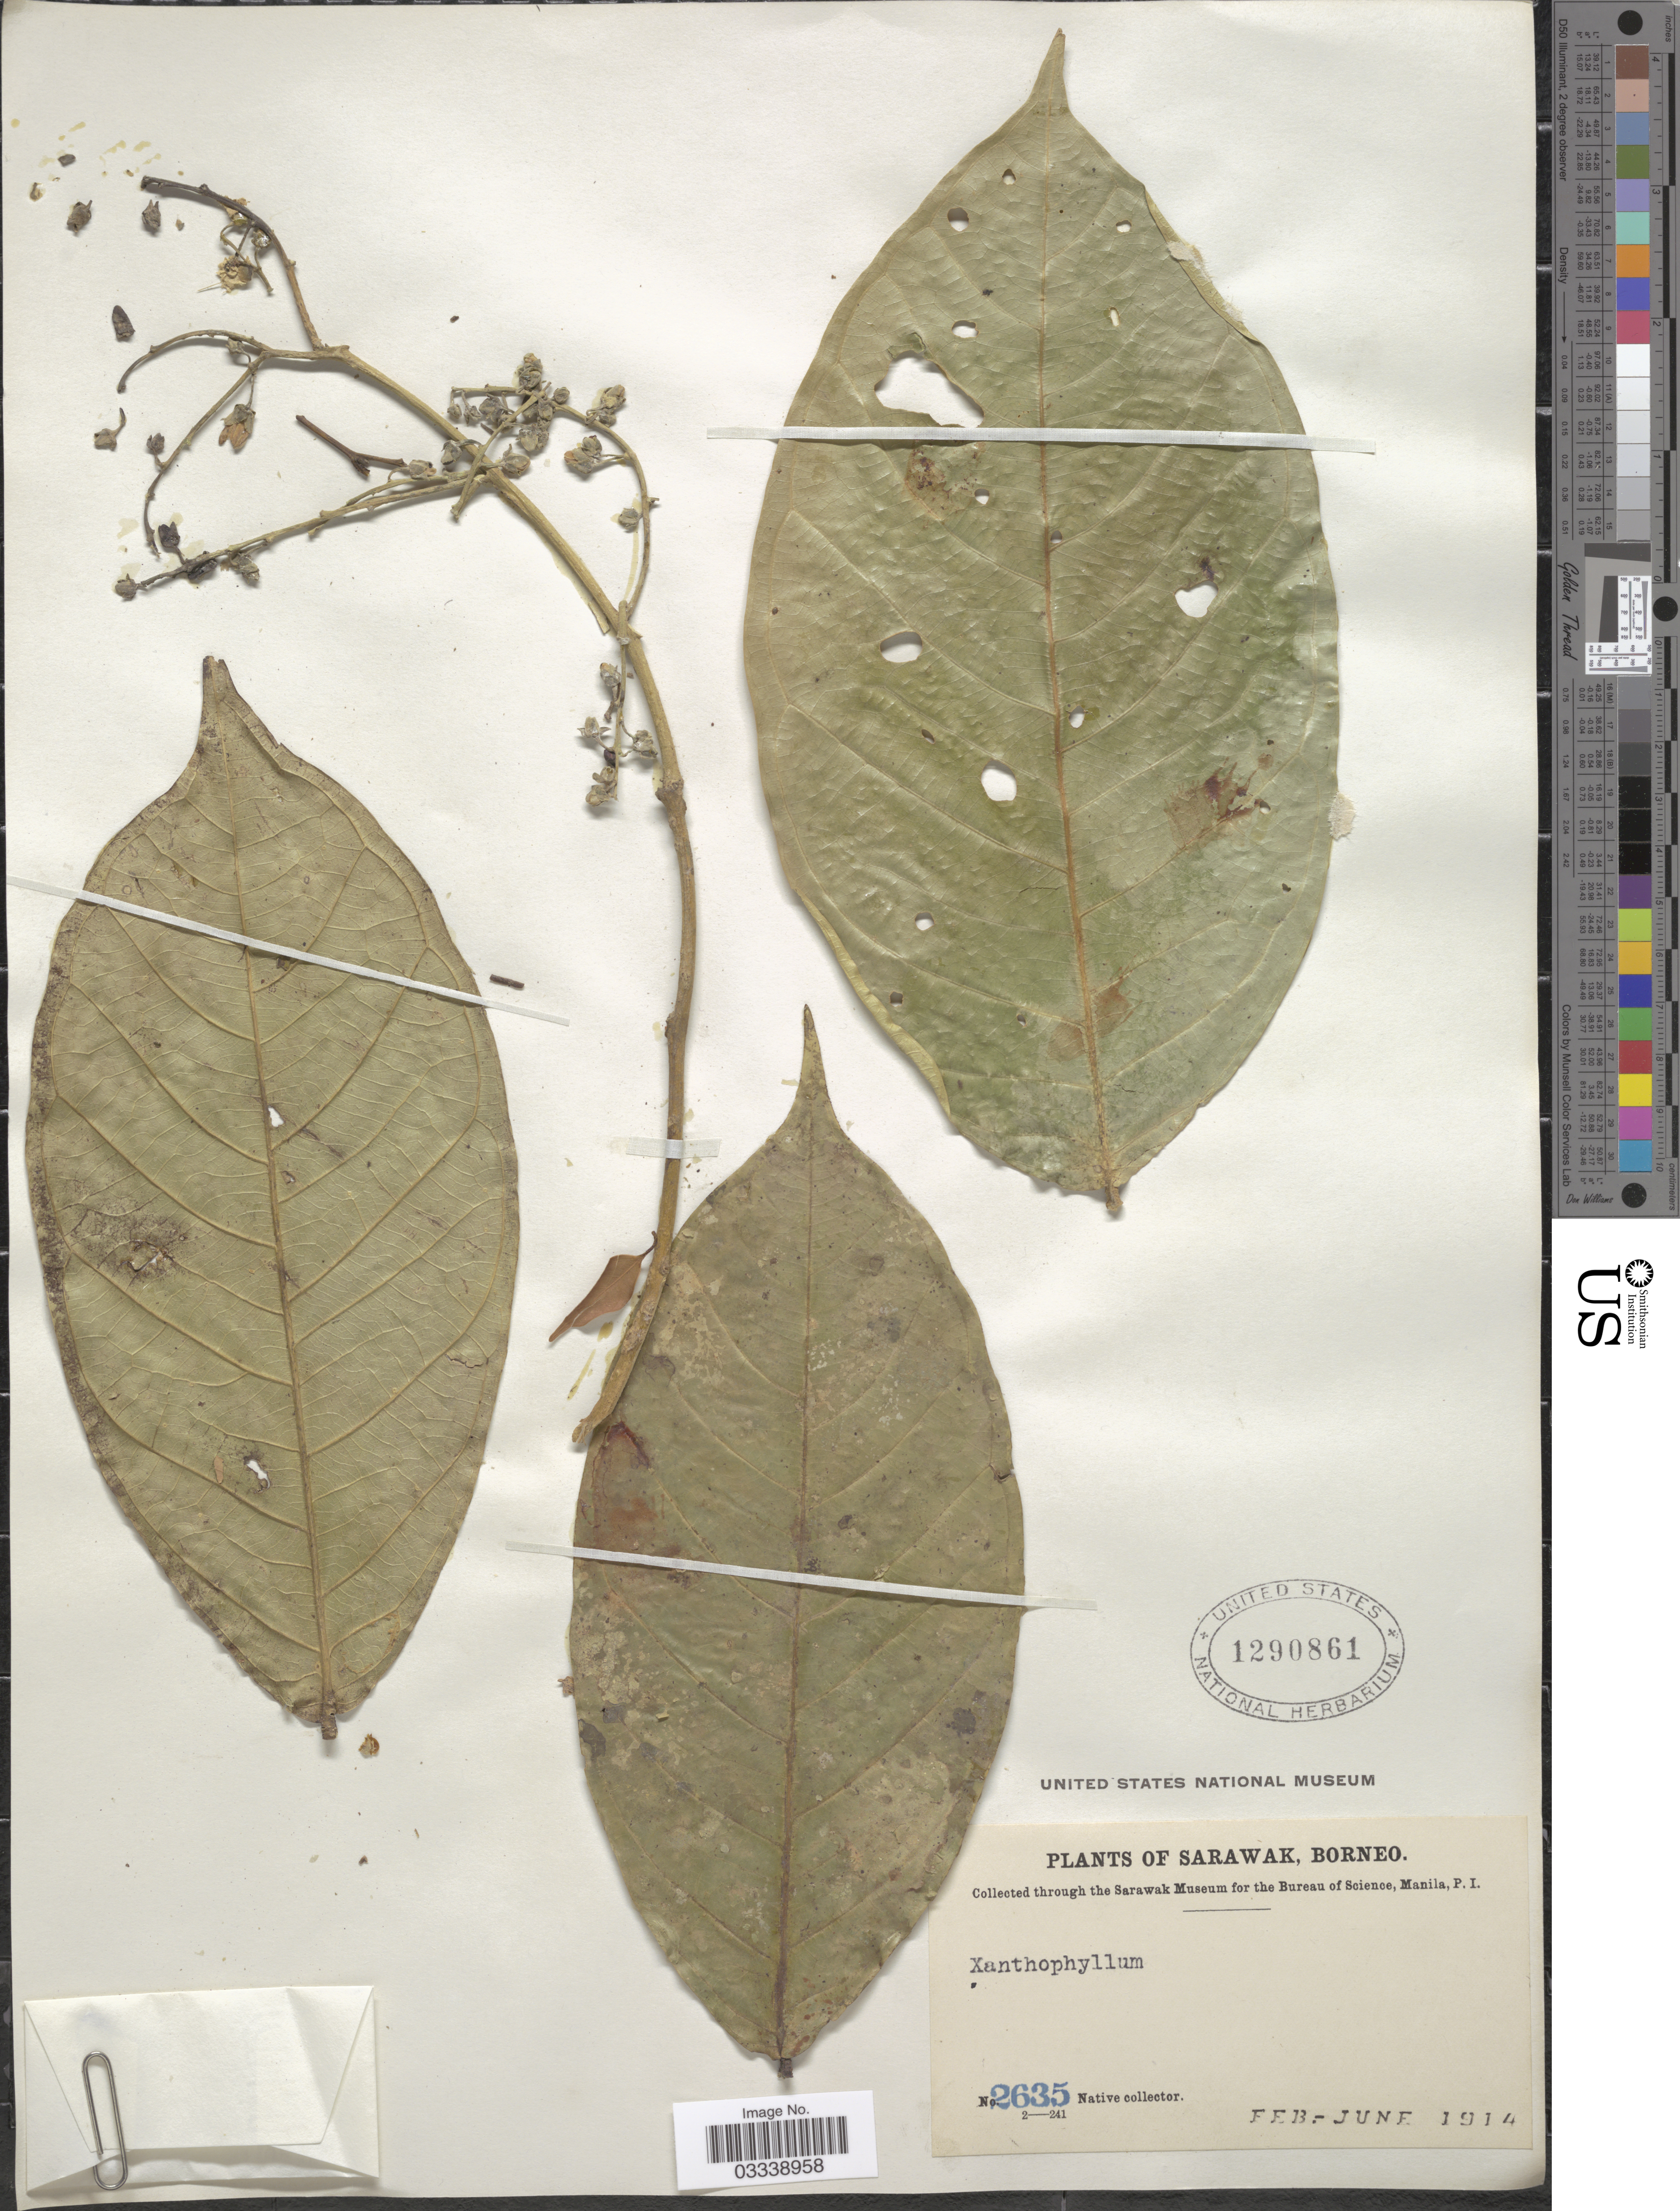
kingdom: Plantae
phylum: Tracheophyta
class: Magnoliopsida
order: Fabales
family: Polygalaceae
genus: Xanthophyllum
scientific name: Xanthophyllum sp.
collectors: Native collector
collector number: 2635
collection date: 1914-02/1914-06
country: Malaysia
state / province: Sarawak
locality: Borneo.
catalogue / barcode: US 1290861